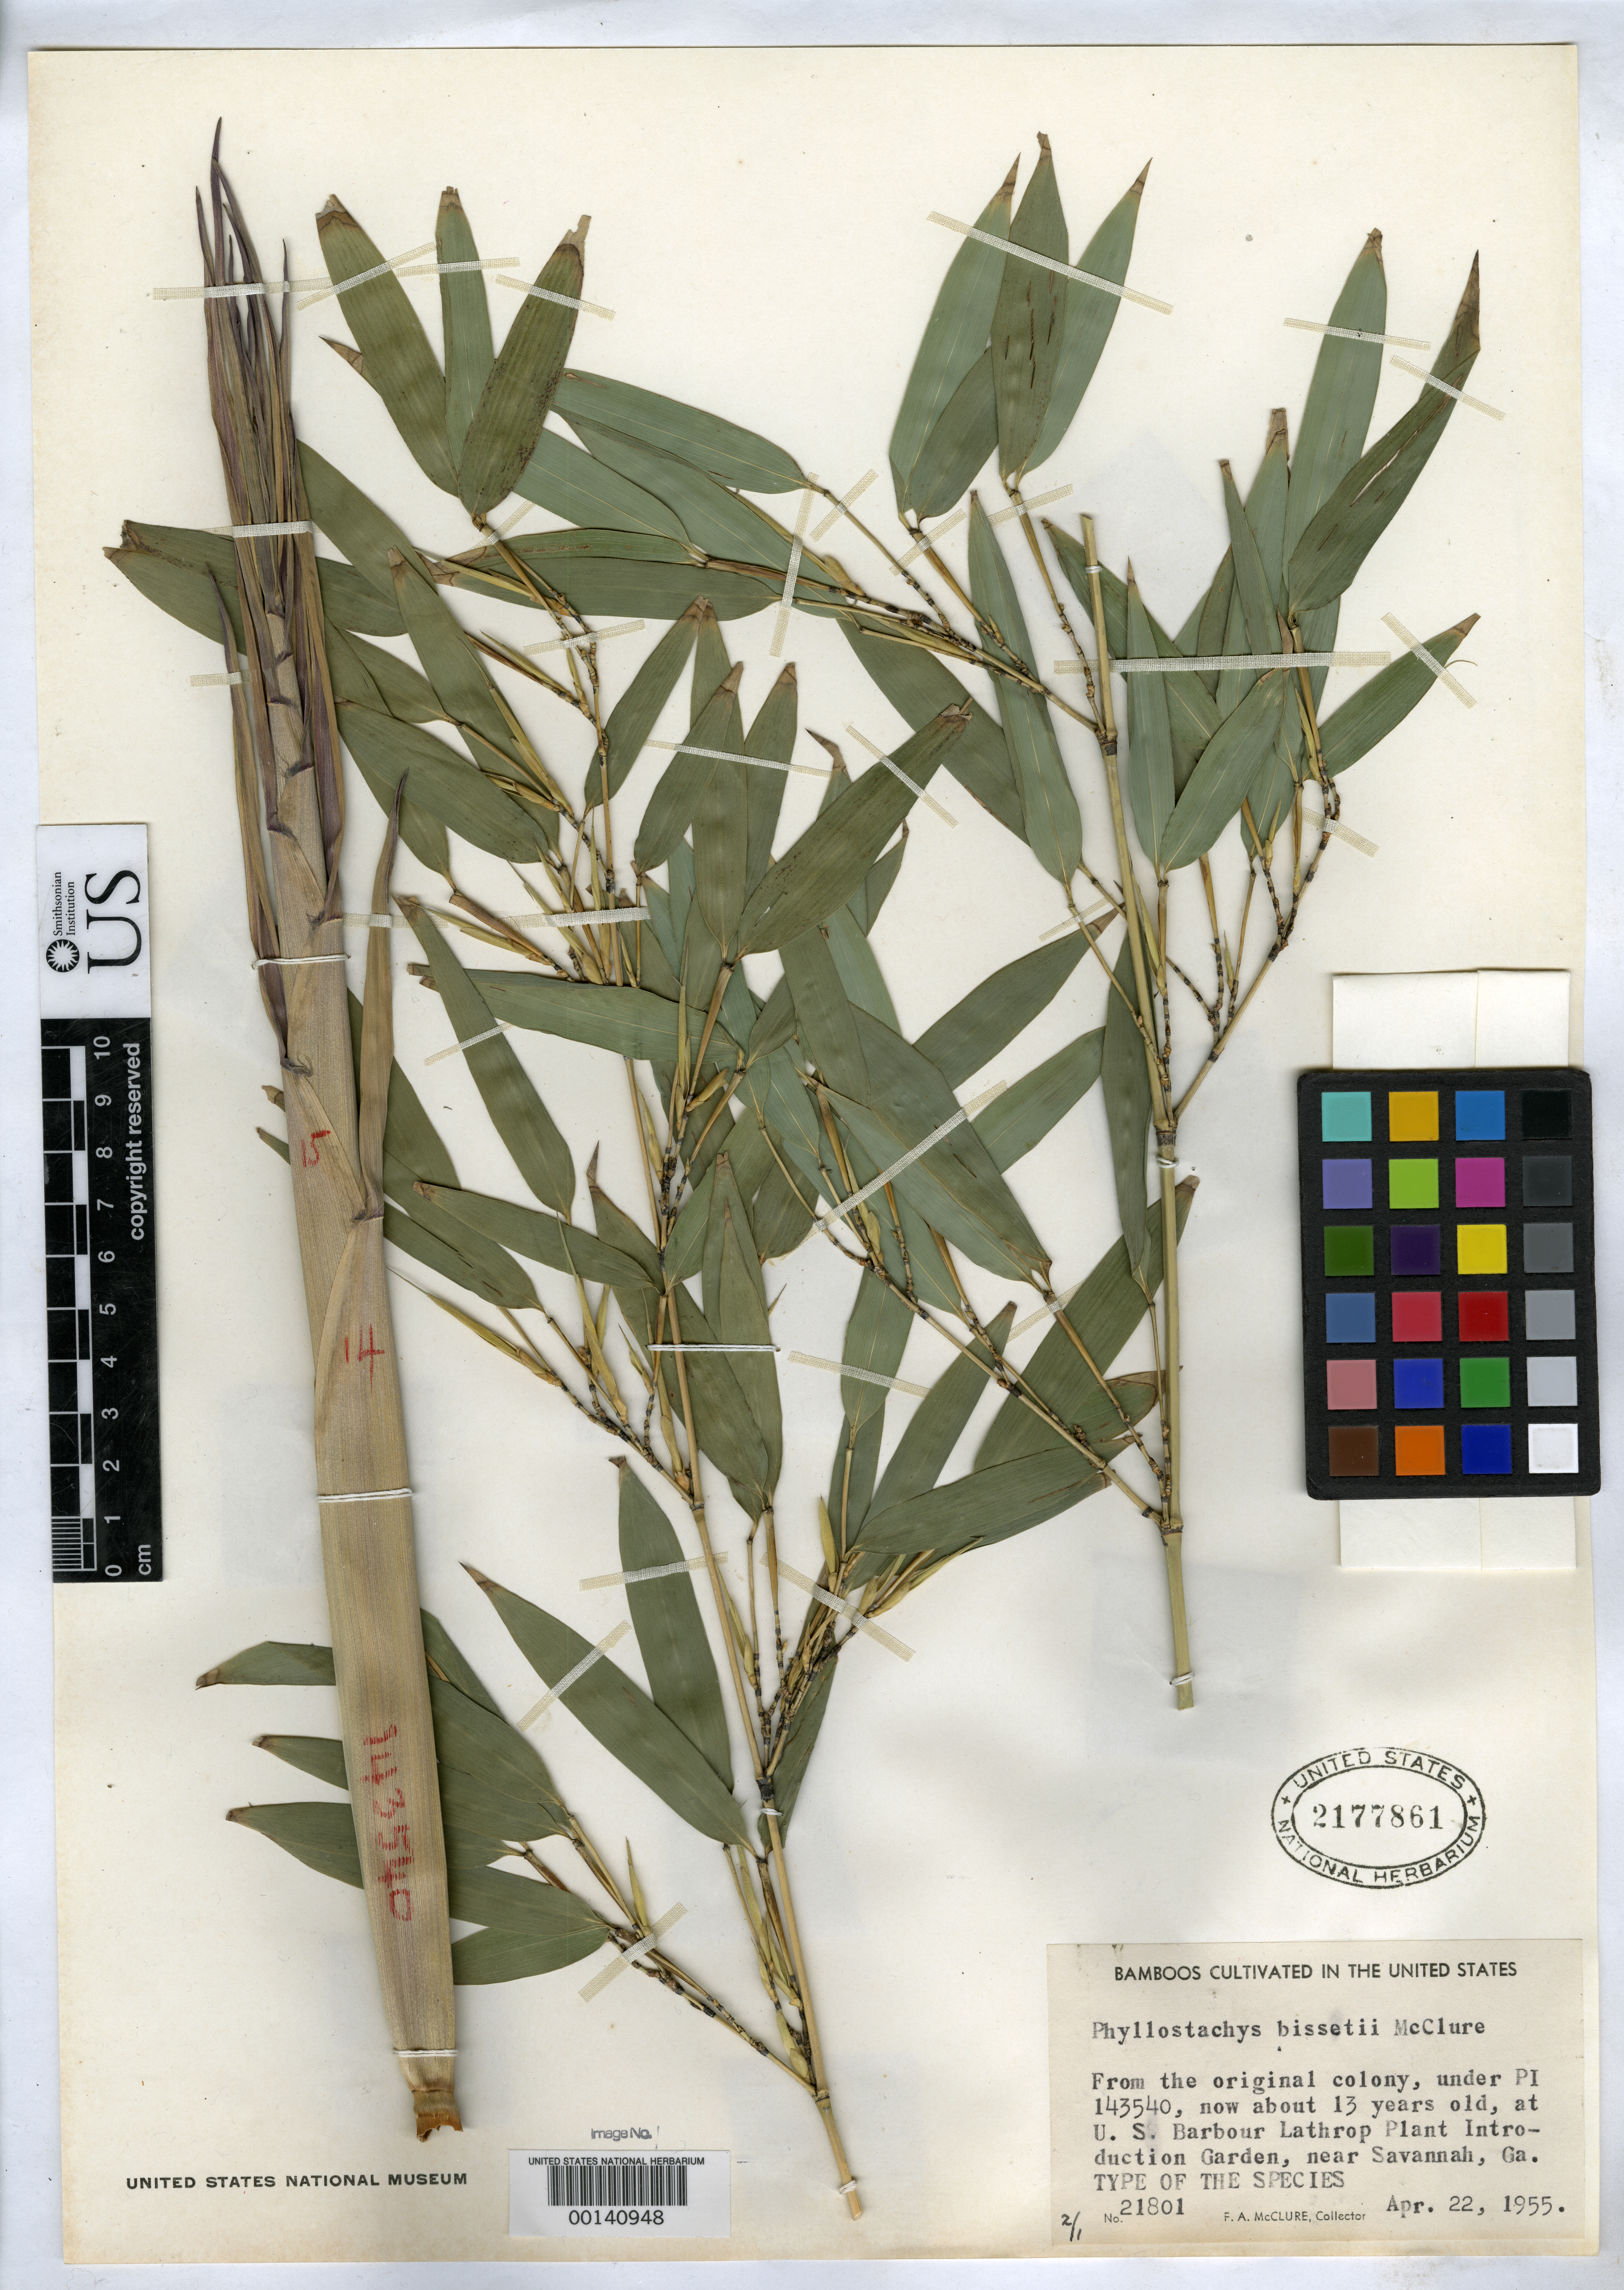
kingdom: Plantae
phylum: Tracheophyta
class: Liliopsida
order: Poales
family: Poaceae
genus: Phyllostachys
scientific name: Phyllostachys bissetii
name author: McClure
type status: Holotype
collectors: F. A. McClure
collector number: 21801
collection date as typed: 22 Apr 1955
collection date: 1955-04-22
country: China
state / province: Sichuan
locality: Chengton.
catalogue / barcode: US 2177861